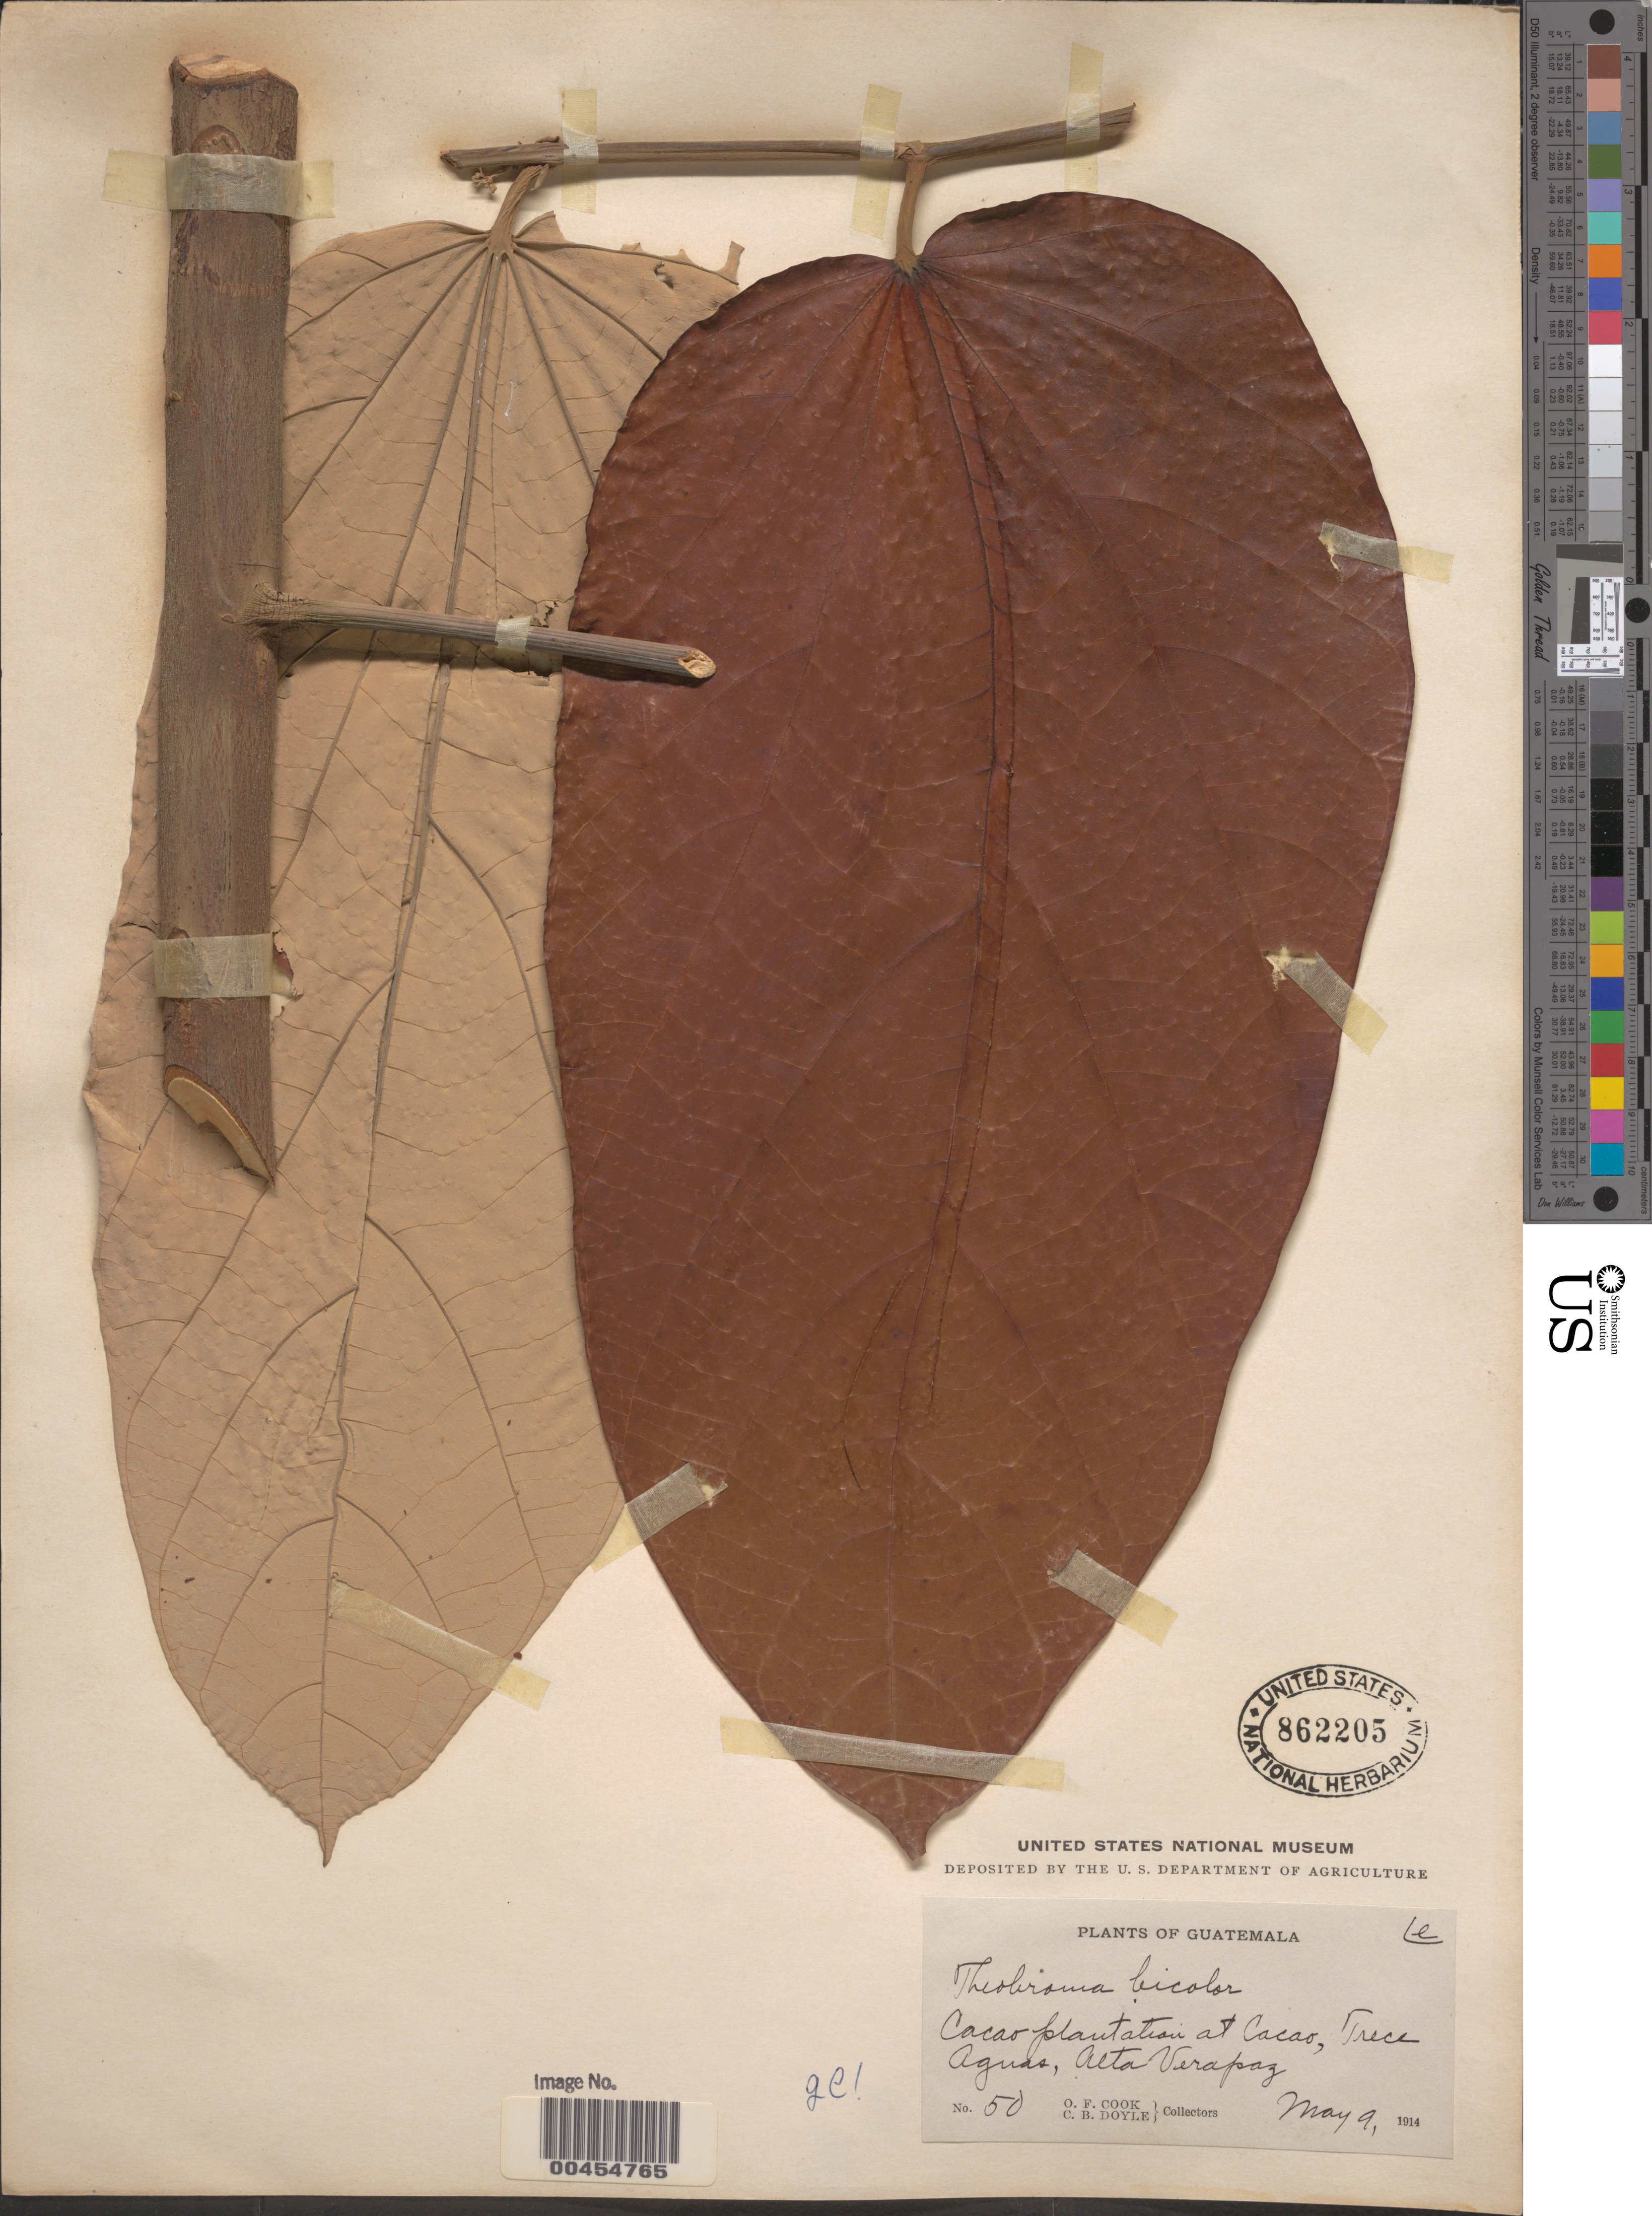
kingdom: Plantae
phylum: Tracheophyta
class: Magnoliopsida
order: Malvales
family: Malvaceae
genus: Theobroma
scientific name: Theobroma bicolor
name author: Bonpl.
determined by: Dorr, L. J., (BOT), Smithsonian Institution - National Museum of Natural History (UNITED STATES)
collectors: O. F. Cook & C. Doyle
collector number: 50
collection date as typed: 09 May 1914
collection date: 1914-05-09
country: Guatemala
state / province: Alta Verapaz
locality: Cacao plantation at Cacao; Trece Aguas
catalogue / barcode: US 862205